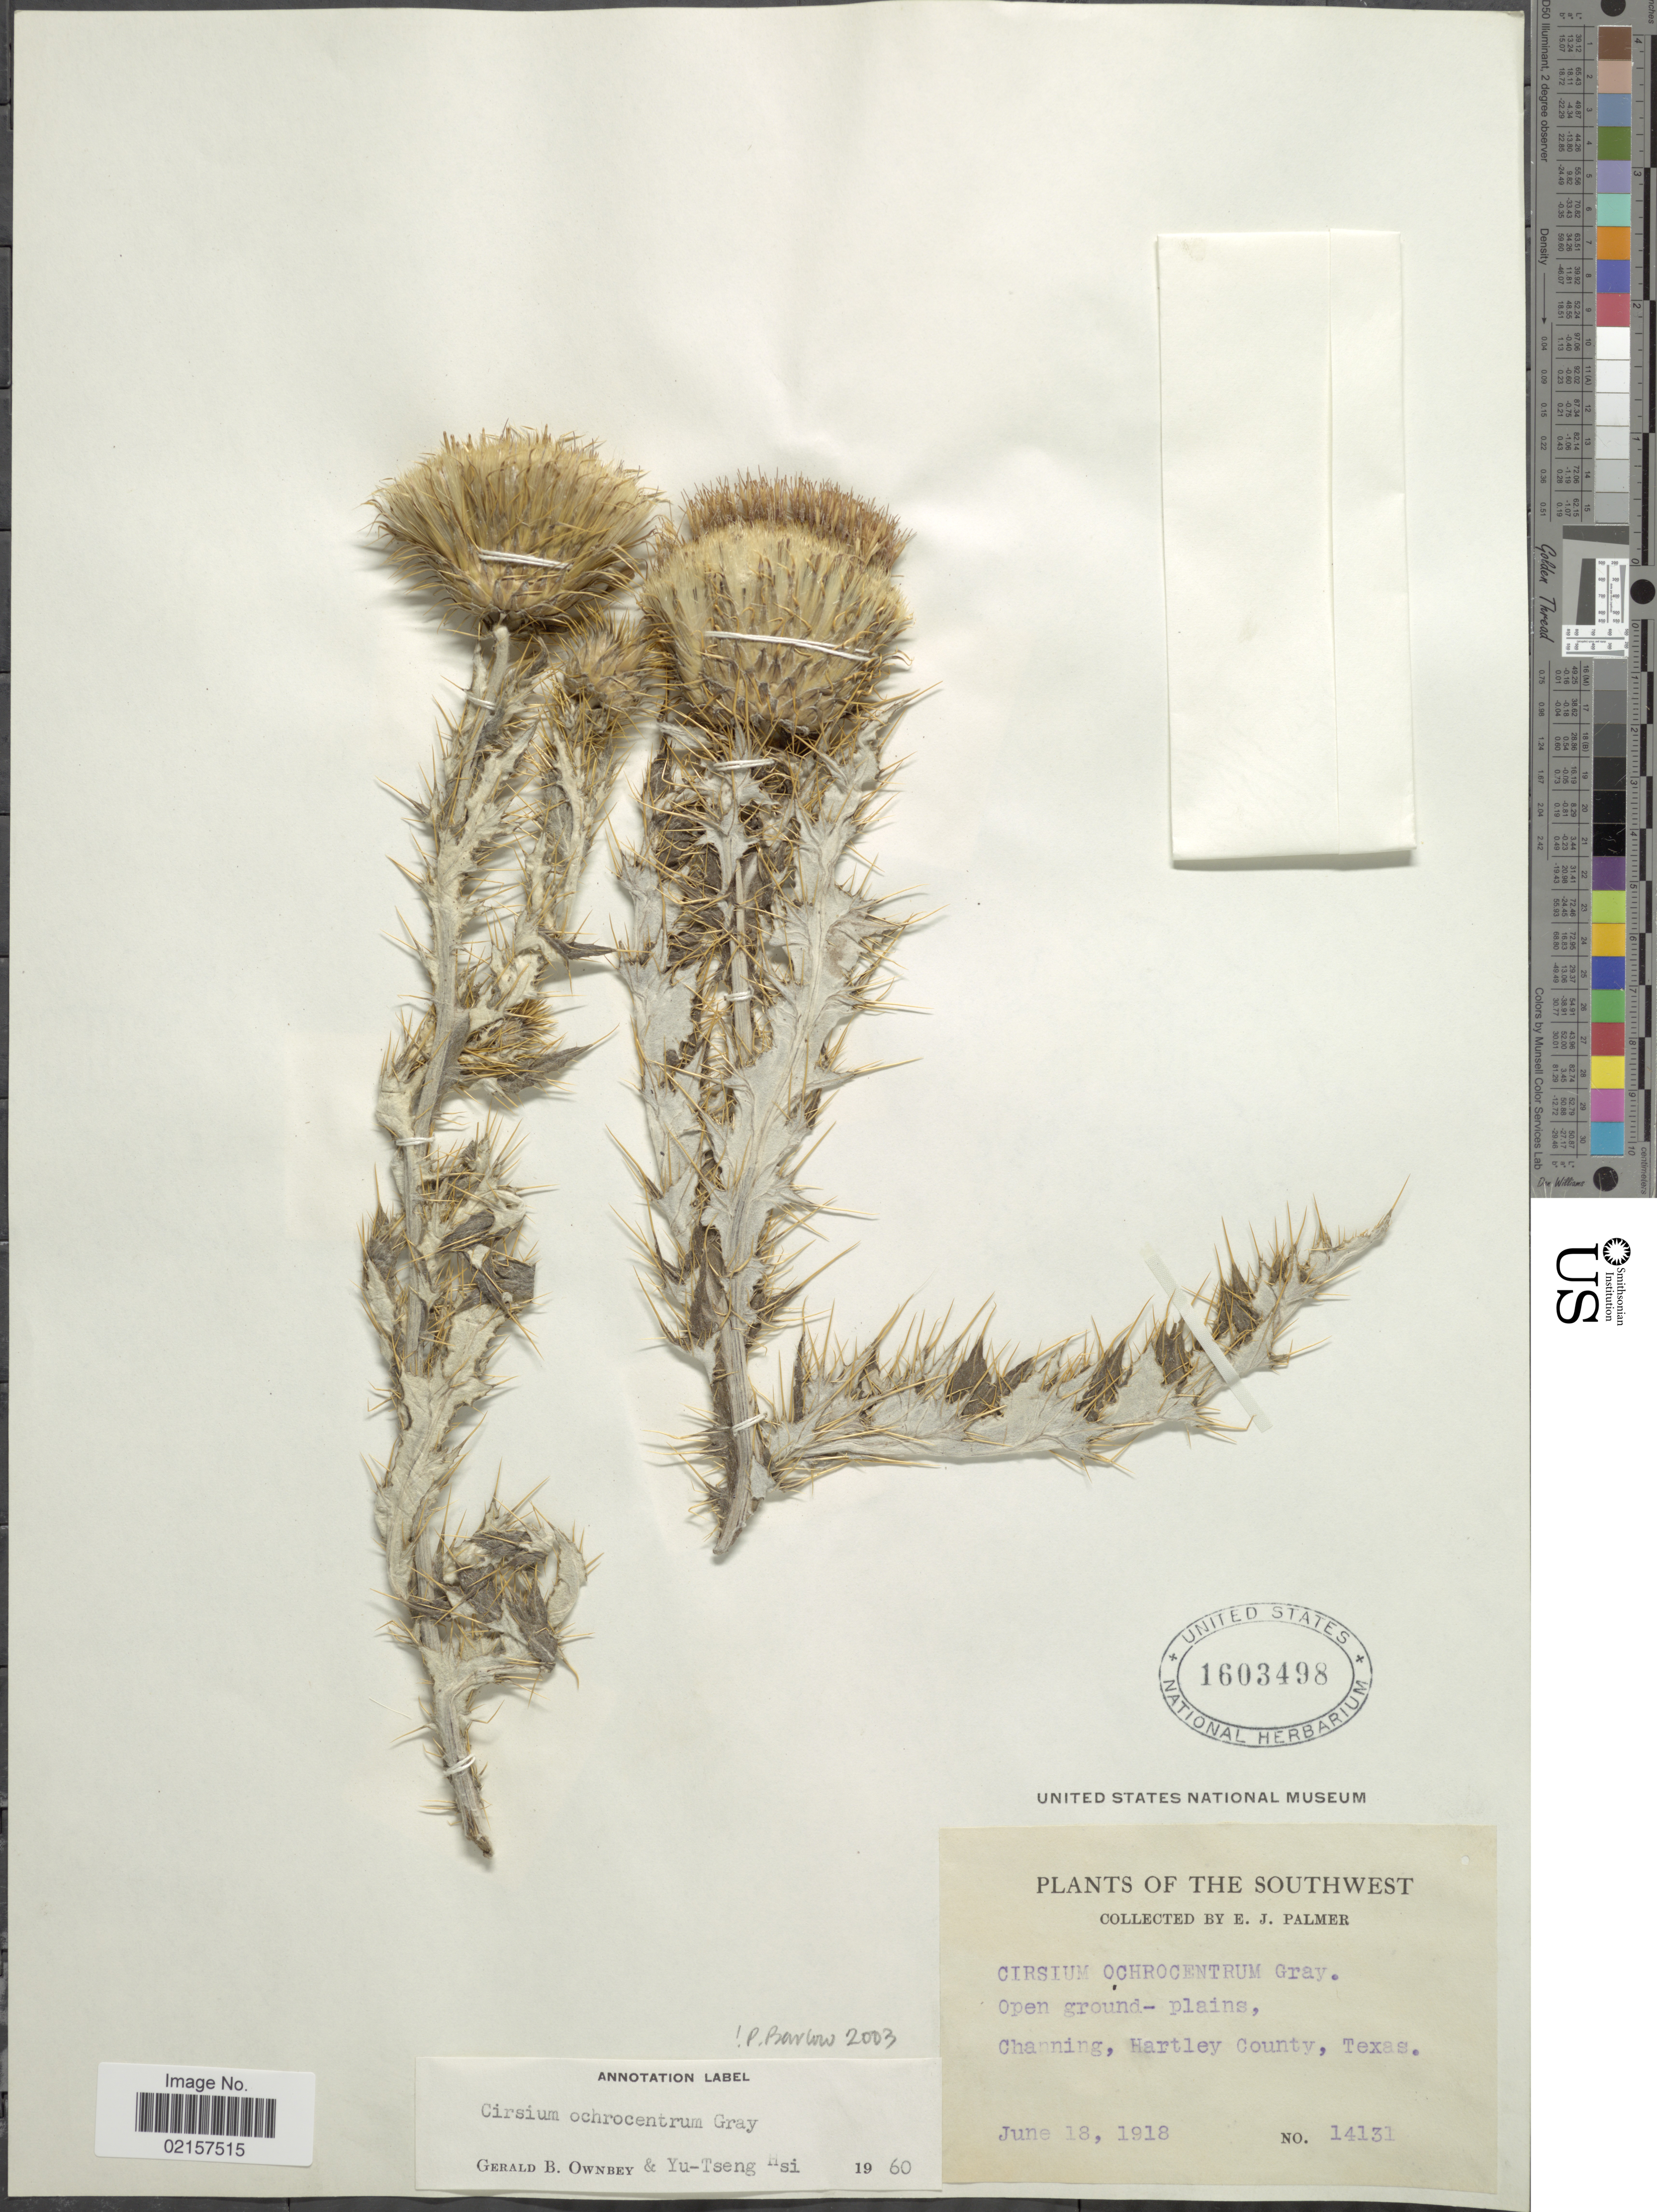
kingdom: Plantae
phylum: Tracheophyta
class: Magnoliopsida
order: Asterales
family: Asteraceae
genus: Cirsium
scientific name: Cirsium ochrocentrum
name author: A. Gray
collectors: E. J. Palmer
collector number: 14131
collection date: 1918-06-18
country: United States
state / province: Texas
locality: Open ground-plains, Channing, Hartley County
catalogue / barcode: US 1603498